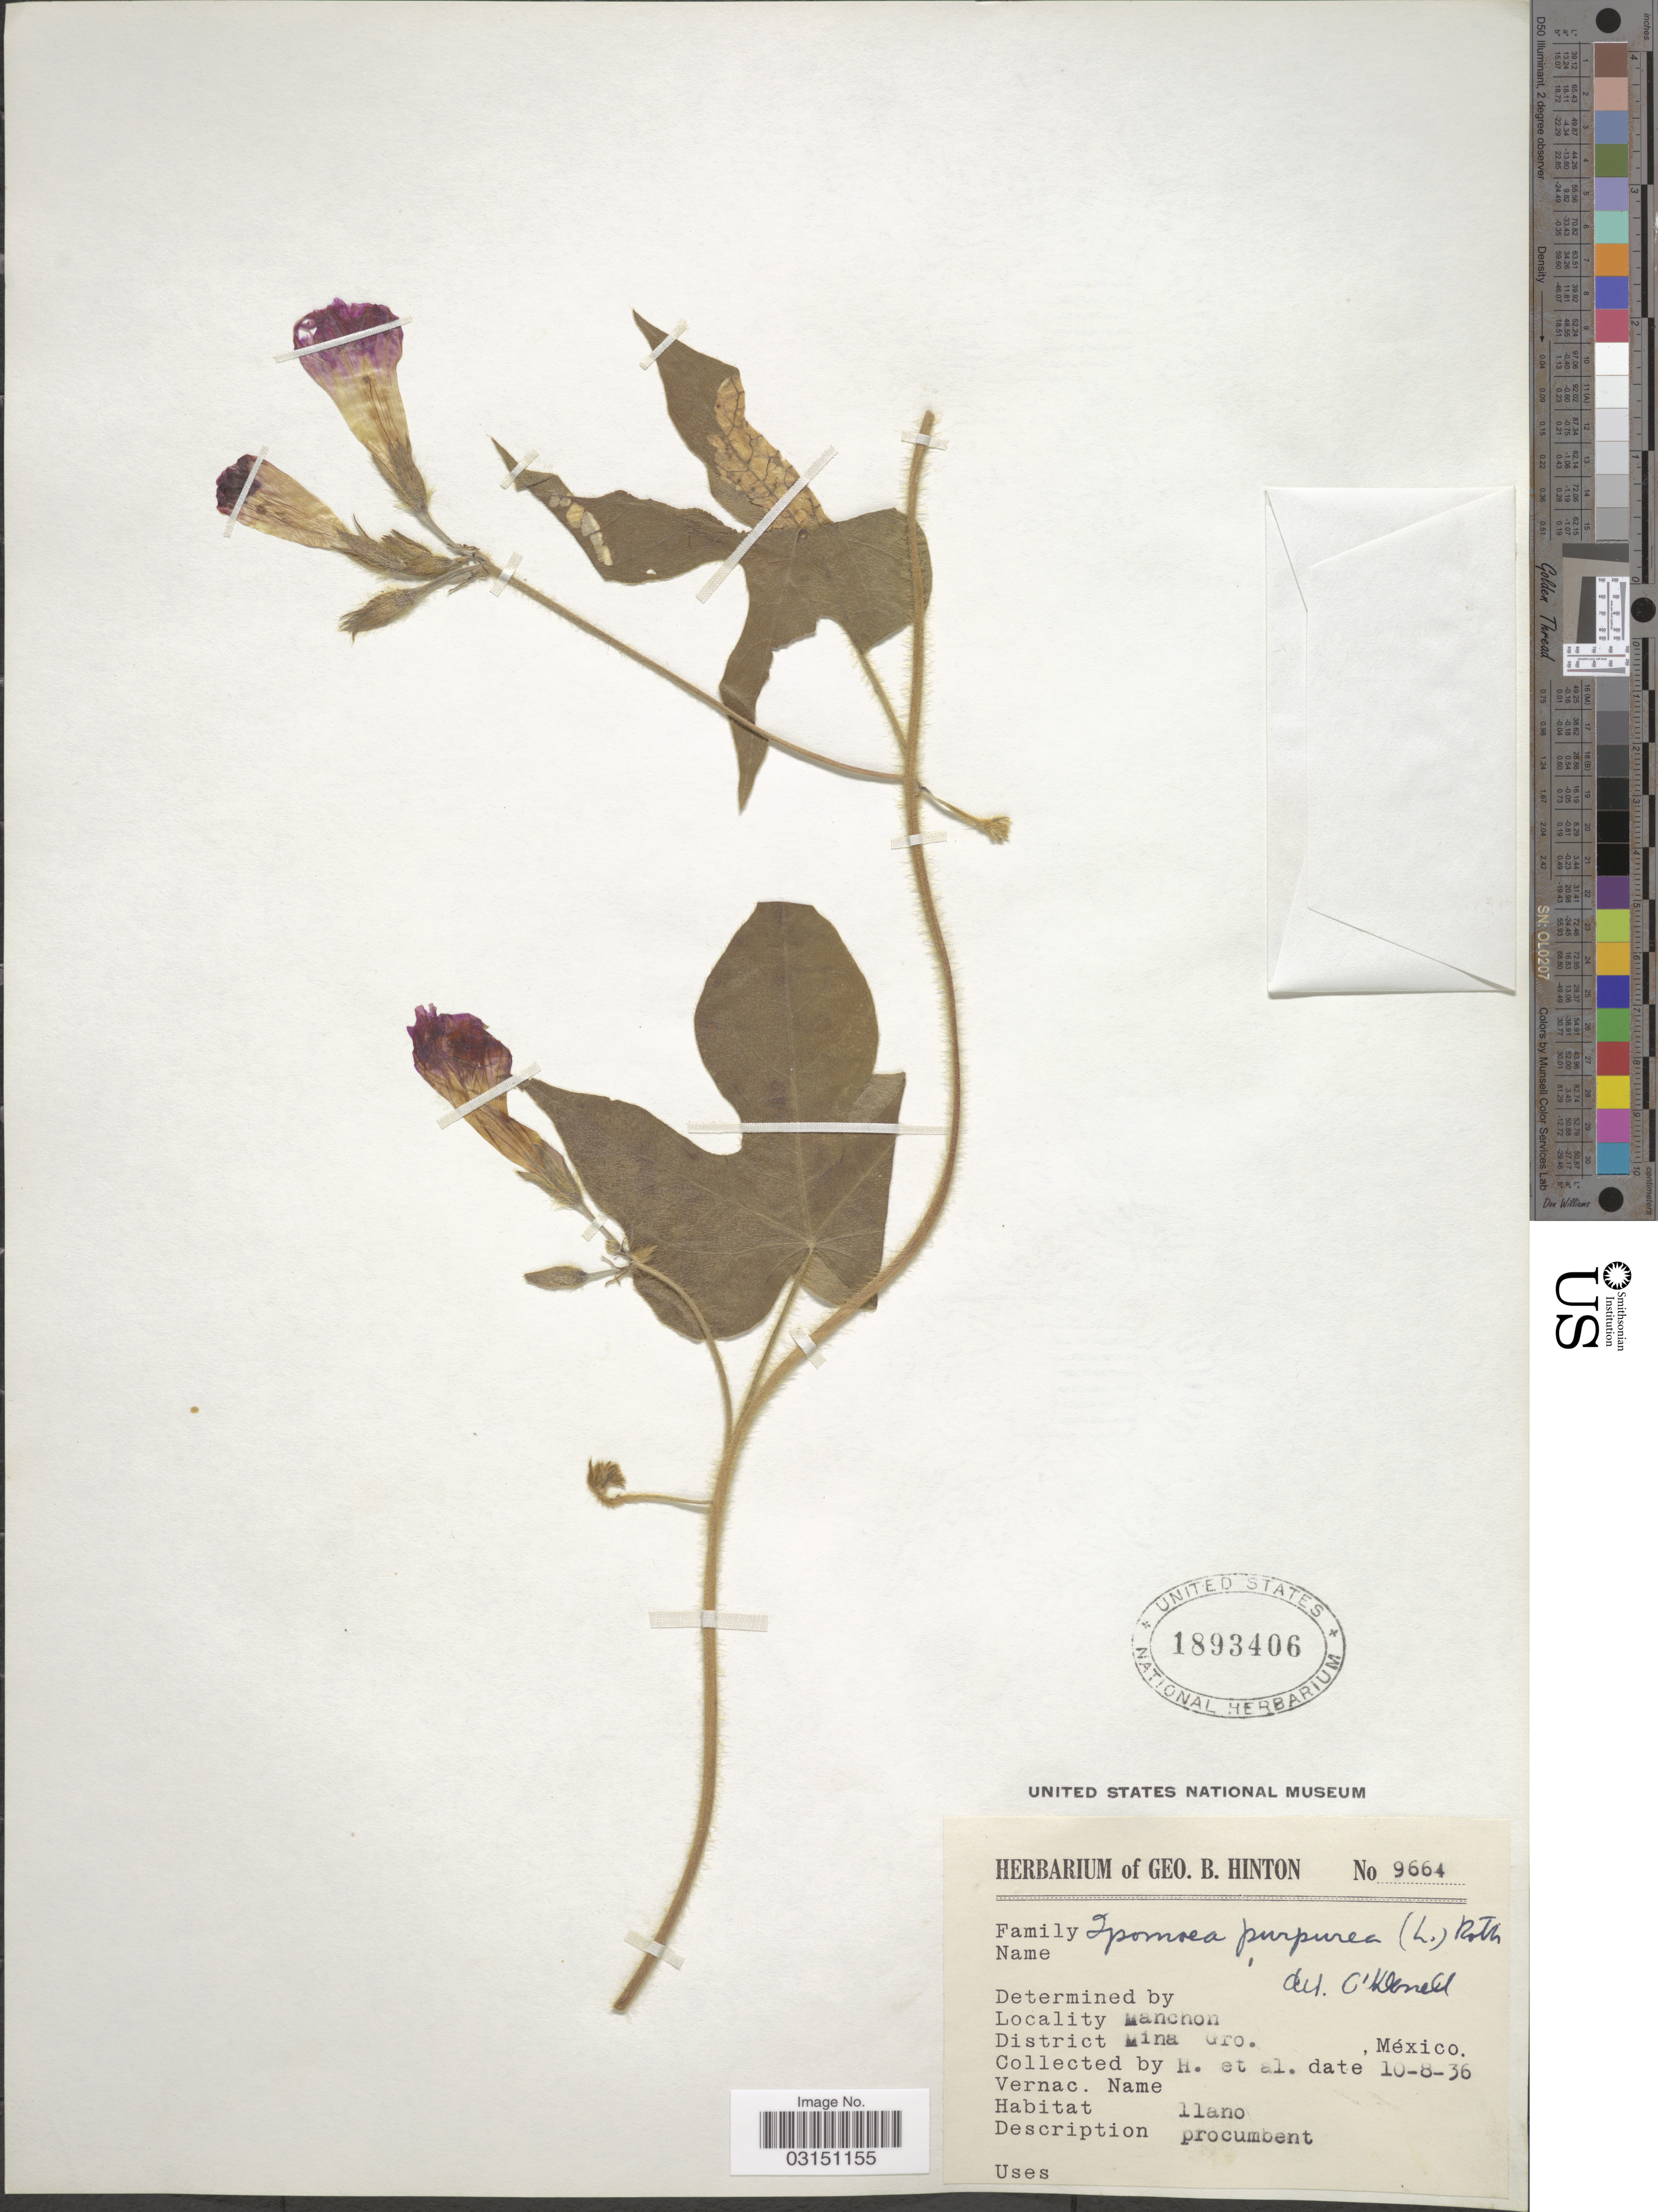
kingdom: Plantae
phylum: Tracheophyta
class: Magnoliopsida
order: Solanales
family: Convolvulaceae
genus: Ipomoea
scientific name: Ipomoea purpurea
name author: (L.) Roth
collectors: G. B. Hinton & et al.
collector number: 9664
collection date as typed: Transcribed d/m/y: 10/8/36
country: Mexico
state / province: Guerrero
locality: Manchon, District Mina.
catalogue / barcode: US 1893406